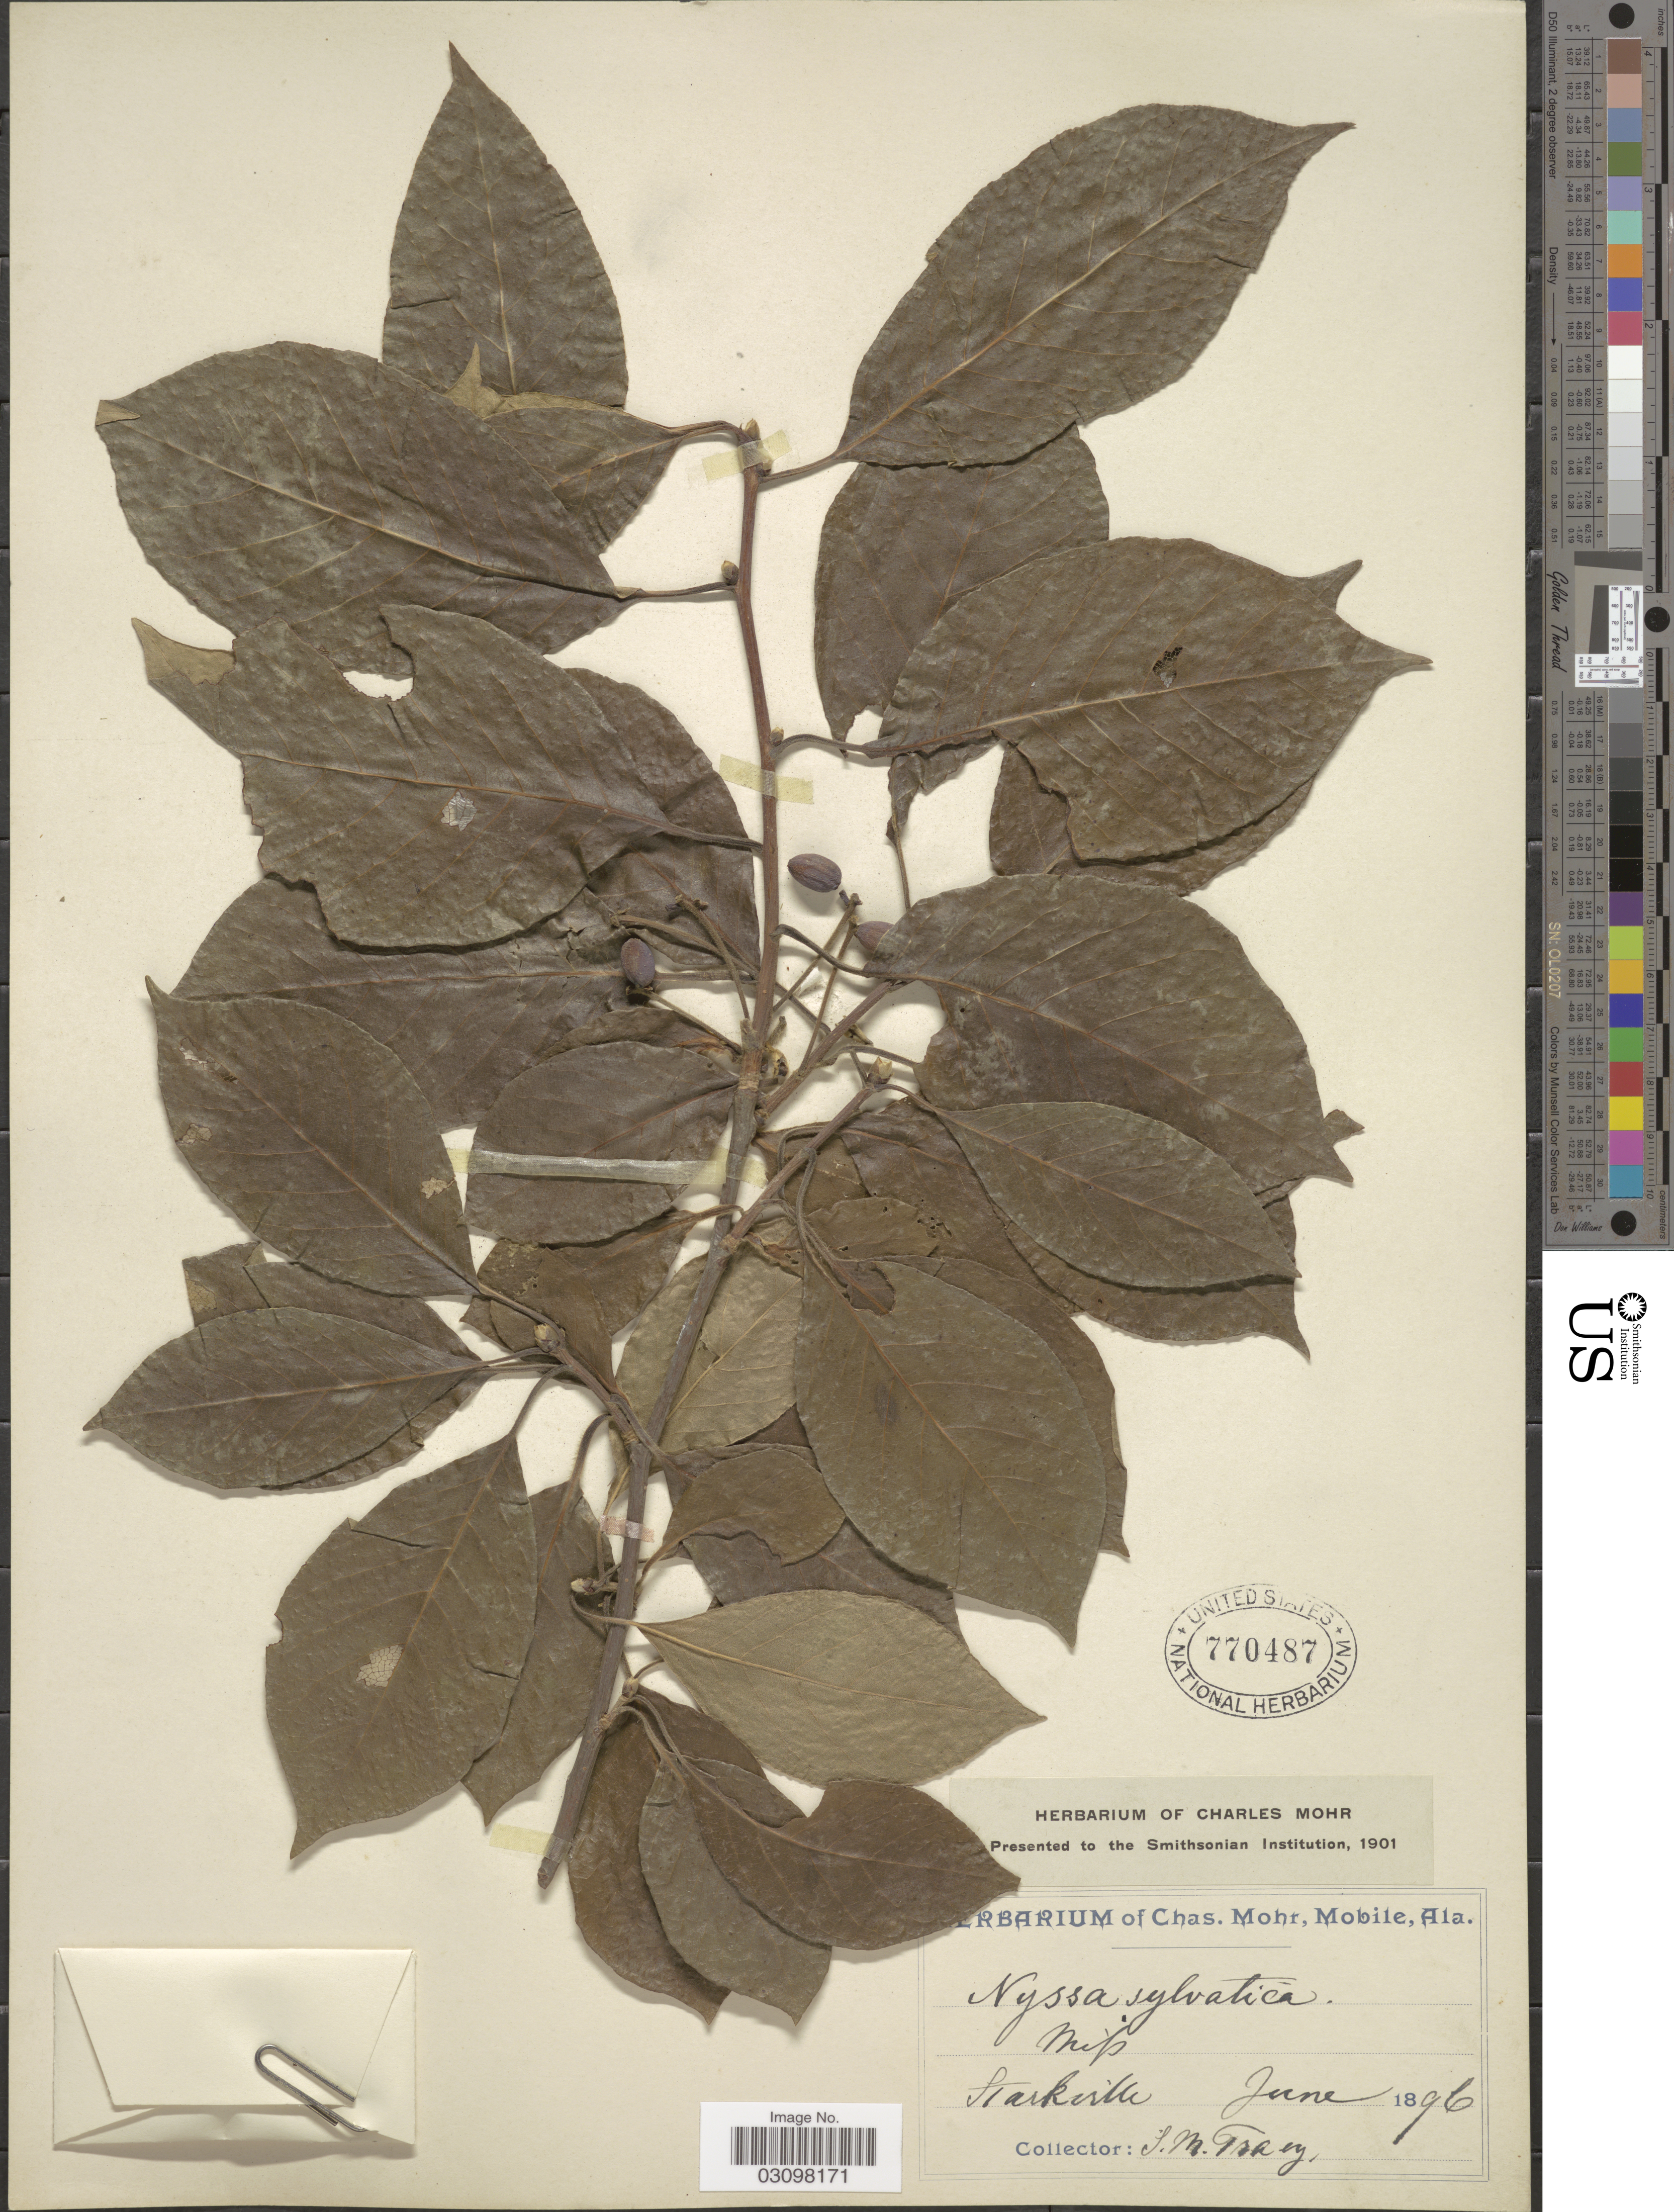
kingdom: Plantae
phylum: Tracheophyta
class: Magnoliopsida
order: Cornales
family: Nyssaceae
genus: Nyssa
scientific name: Nyssa sylvatica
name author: Marshall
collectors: S. M. Tracy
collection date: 1896-06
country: United States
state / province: Alabama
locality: Starkville.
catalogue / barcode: US 770487